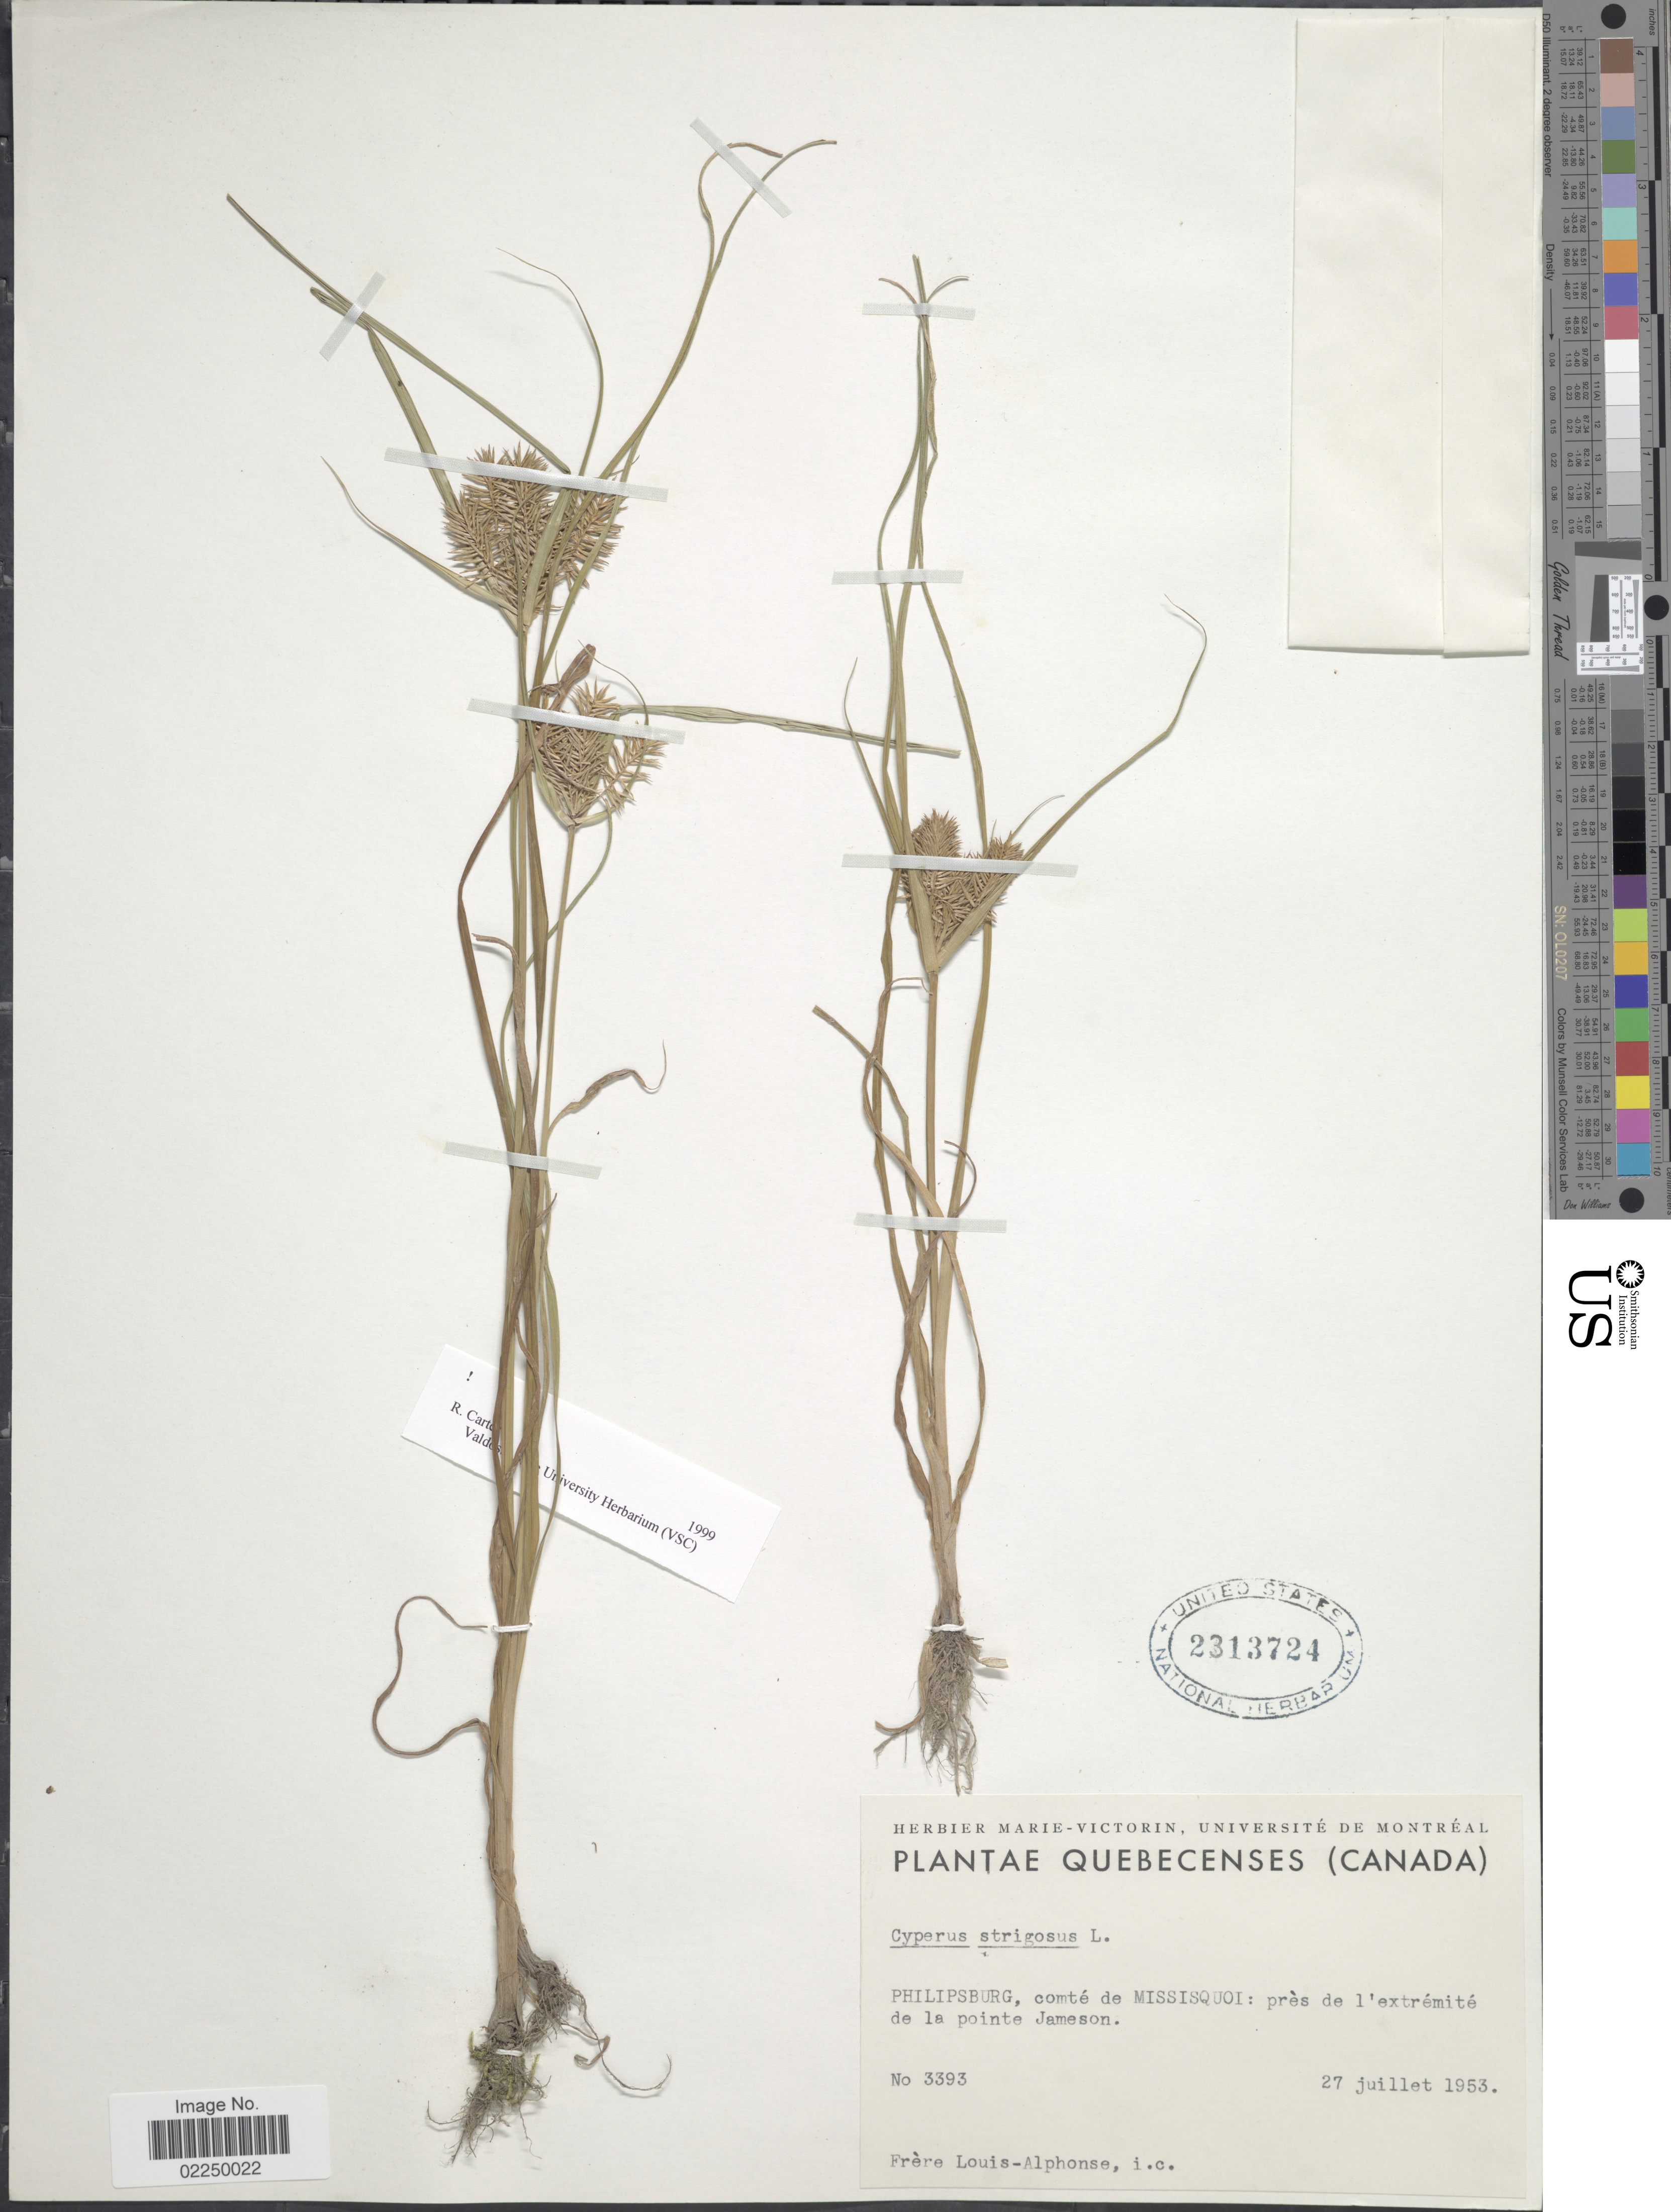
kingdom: Plantae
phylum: Tracheophyta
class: Liliopsida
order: Poales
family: Cyperaceae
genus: Cyperus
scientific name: Cyperus strigosus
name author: L.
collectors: Louis-Alphonse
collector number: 3393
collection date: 1953-07-27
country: Canada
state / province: Quebec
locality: Philipsburg, comte de Missisquoi: pres de l'extremite de la pointe Jameson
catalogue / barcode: US 2313724